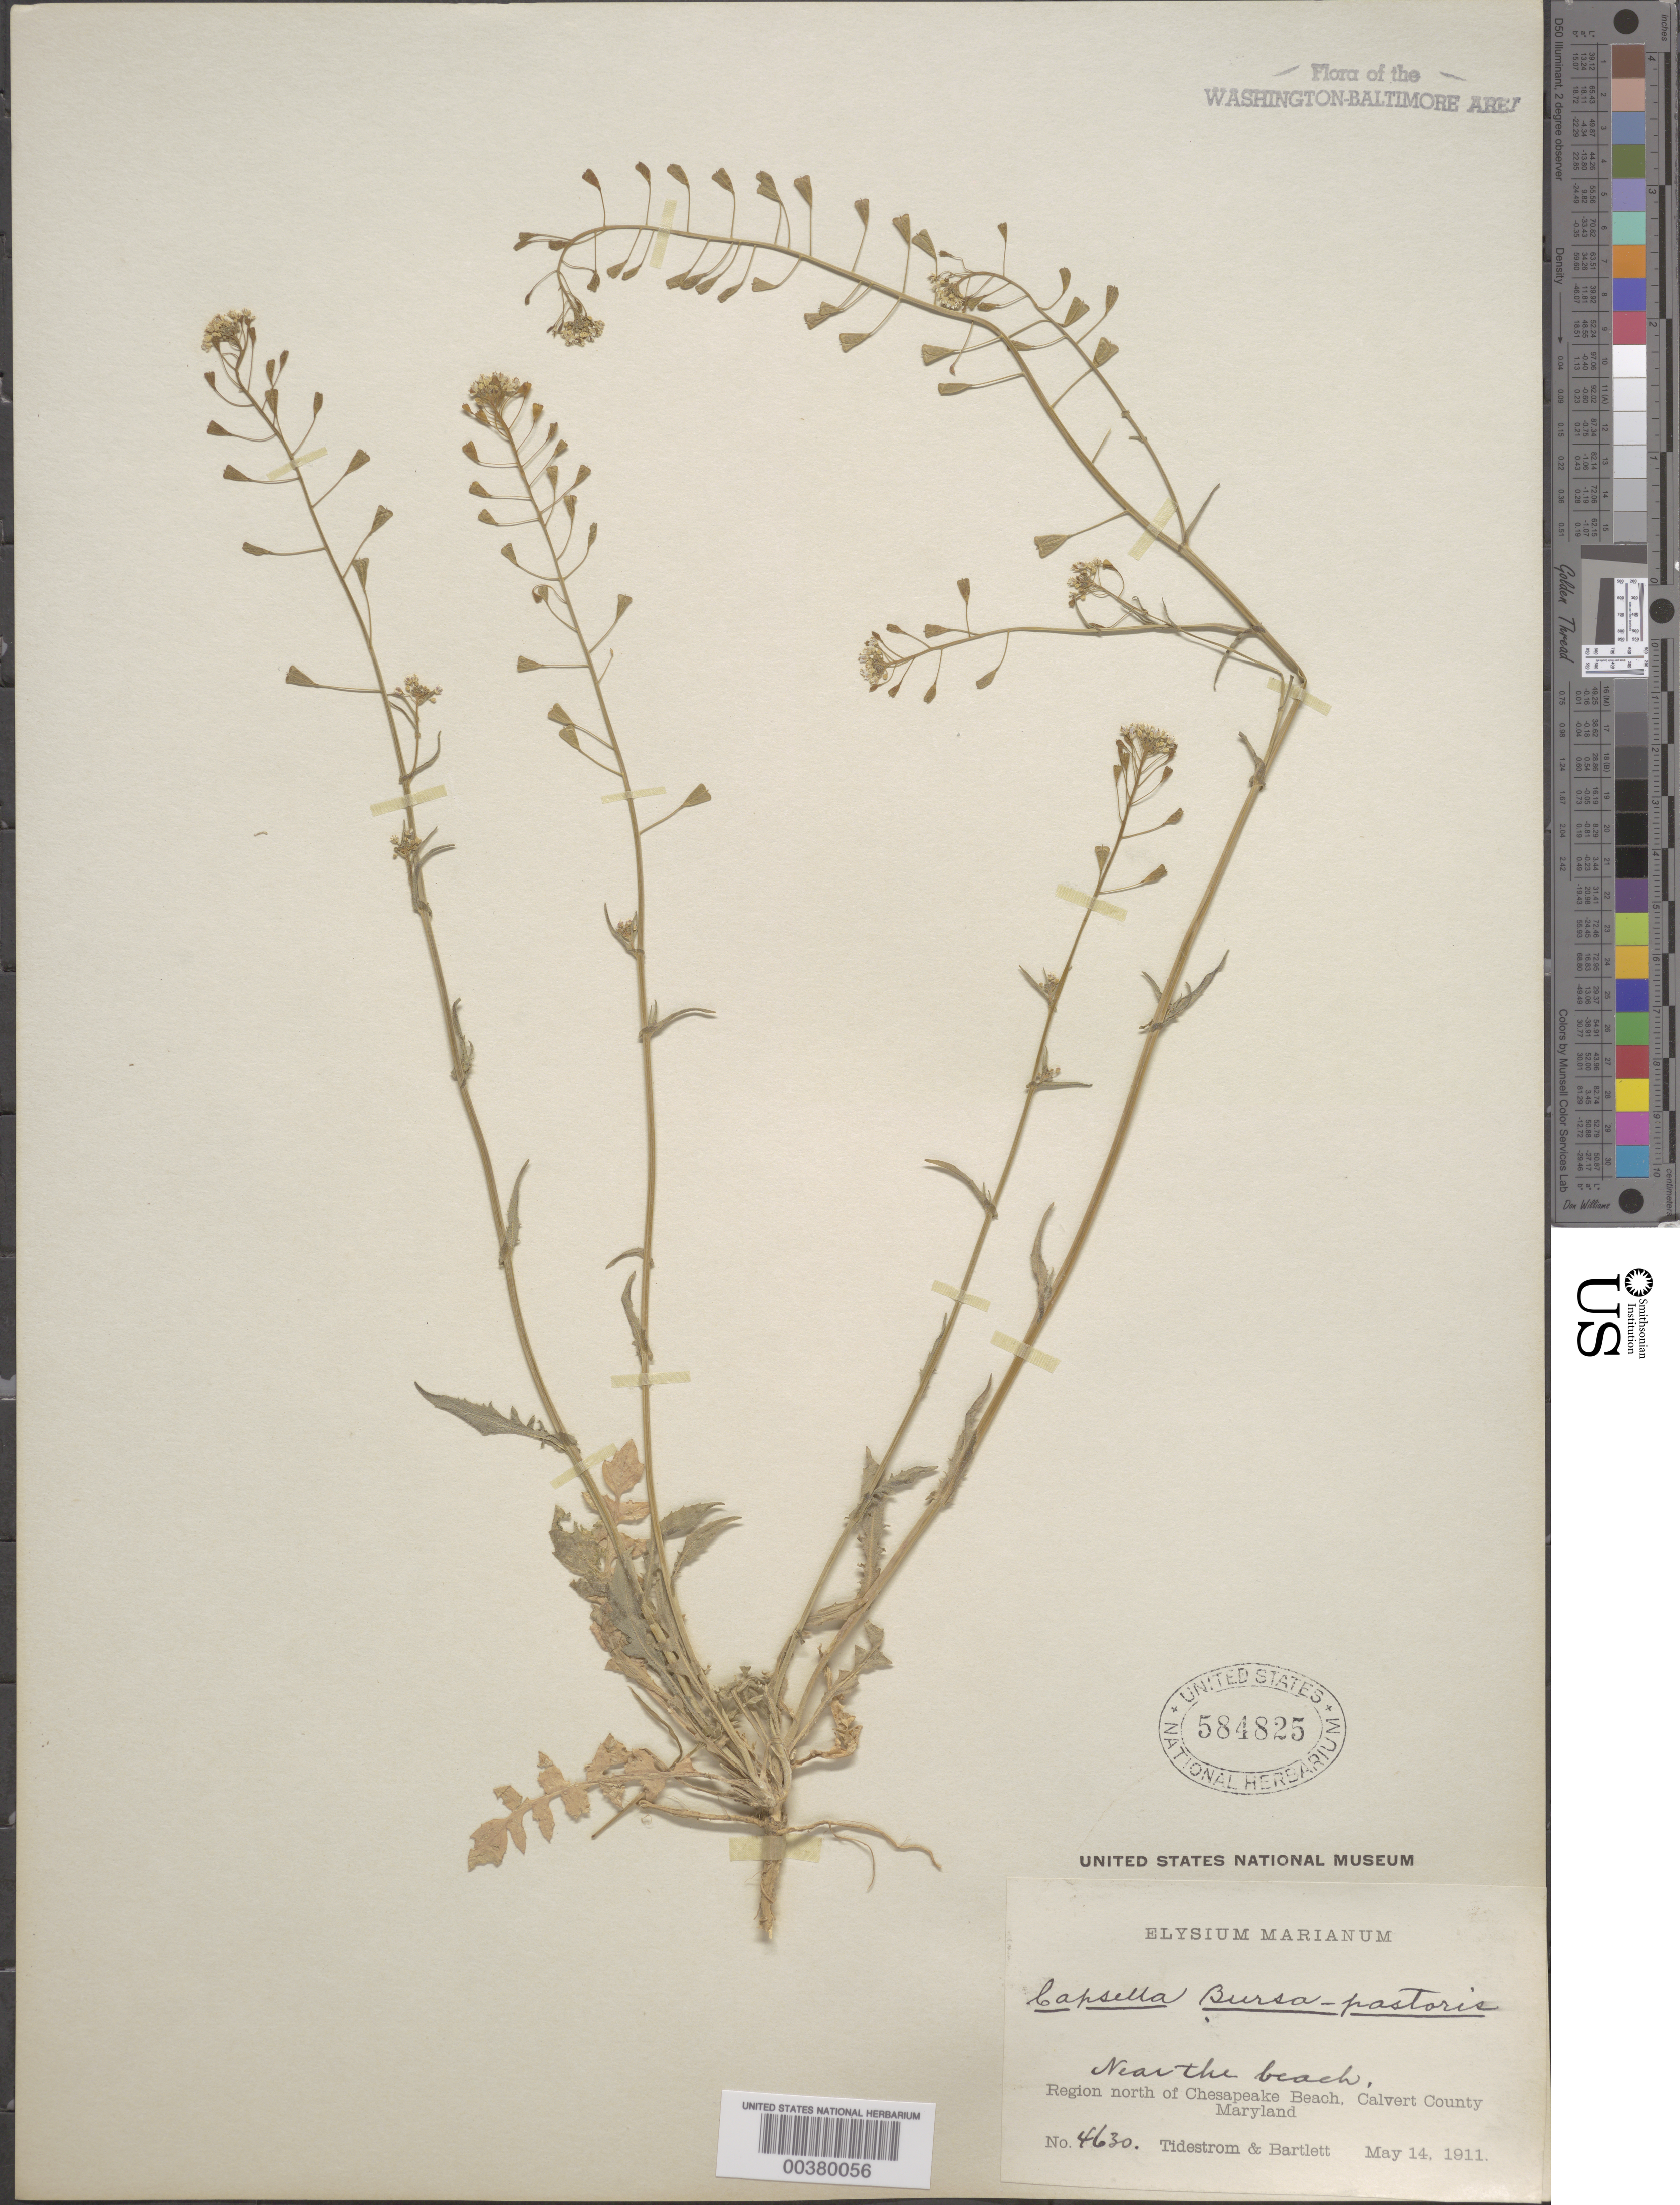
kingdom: Plantae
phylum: Tracheophyta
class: Magnoliopsida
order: Brassicales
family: Brassicaceae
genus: Capsella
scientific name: Capsella bursa-pastoris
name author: (L.) Medik.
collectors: I. F. Tidestrom & H. H. Bartlett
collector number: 4630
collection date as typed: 14 May 1911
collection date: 1911-05-14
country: United States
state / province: Maryland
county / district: Calvert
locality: North of Chesapeake Beach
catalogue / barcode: US 584825